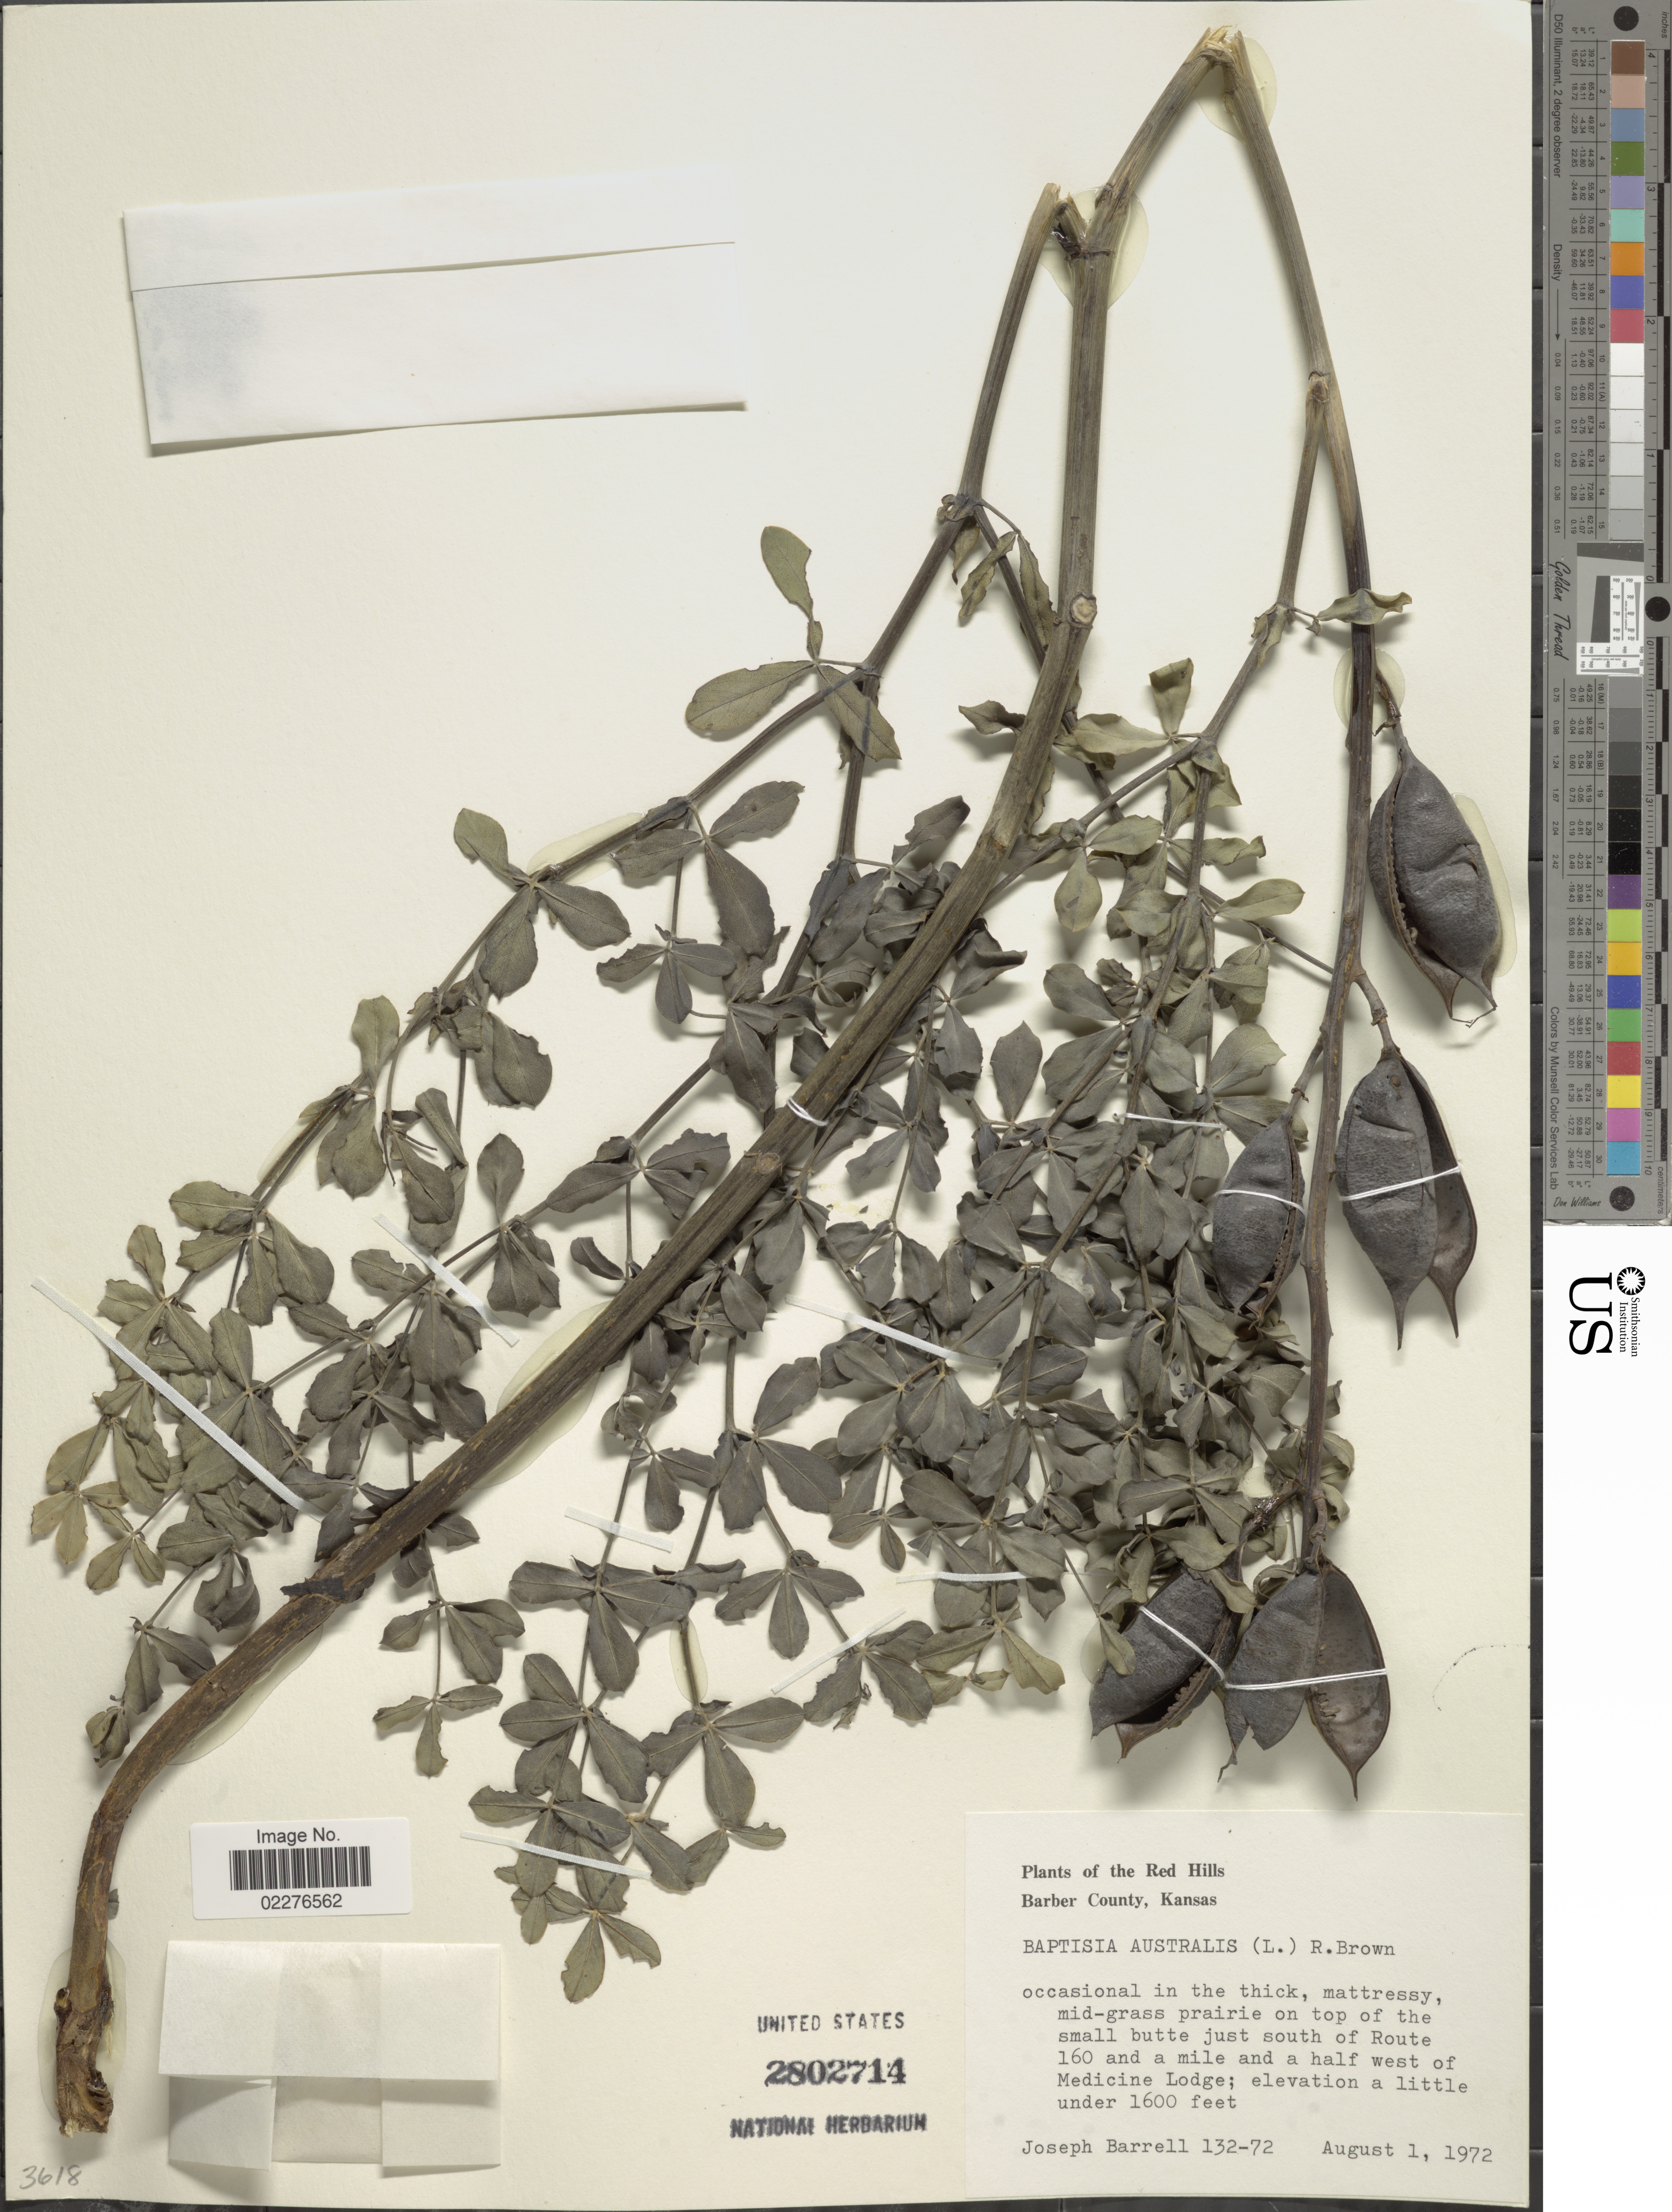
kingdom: Plantae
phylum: Tracheophyta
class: Magnoliopsida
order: Fabales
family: Fabaceae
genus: Baptisia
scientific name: Baptisia australis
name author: (L.) R. Br.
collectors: J. Barrell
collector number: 132-72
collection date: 1972-08-01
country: United States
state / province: Kansas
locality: The Red Hills Barber County, mid-grass prairie on top of the small butte just south of the small butte just south of Route 160 and a mile and a half west of Medicine Lodge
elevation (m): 488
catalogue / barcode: US 2802714